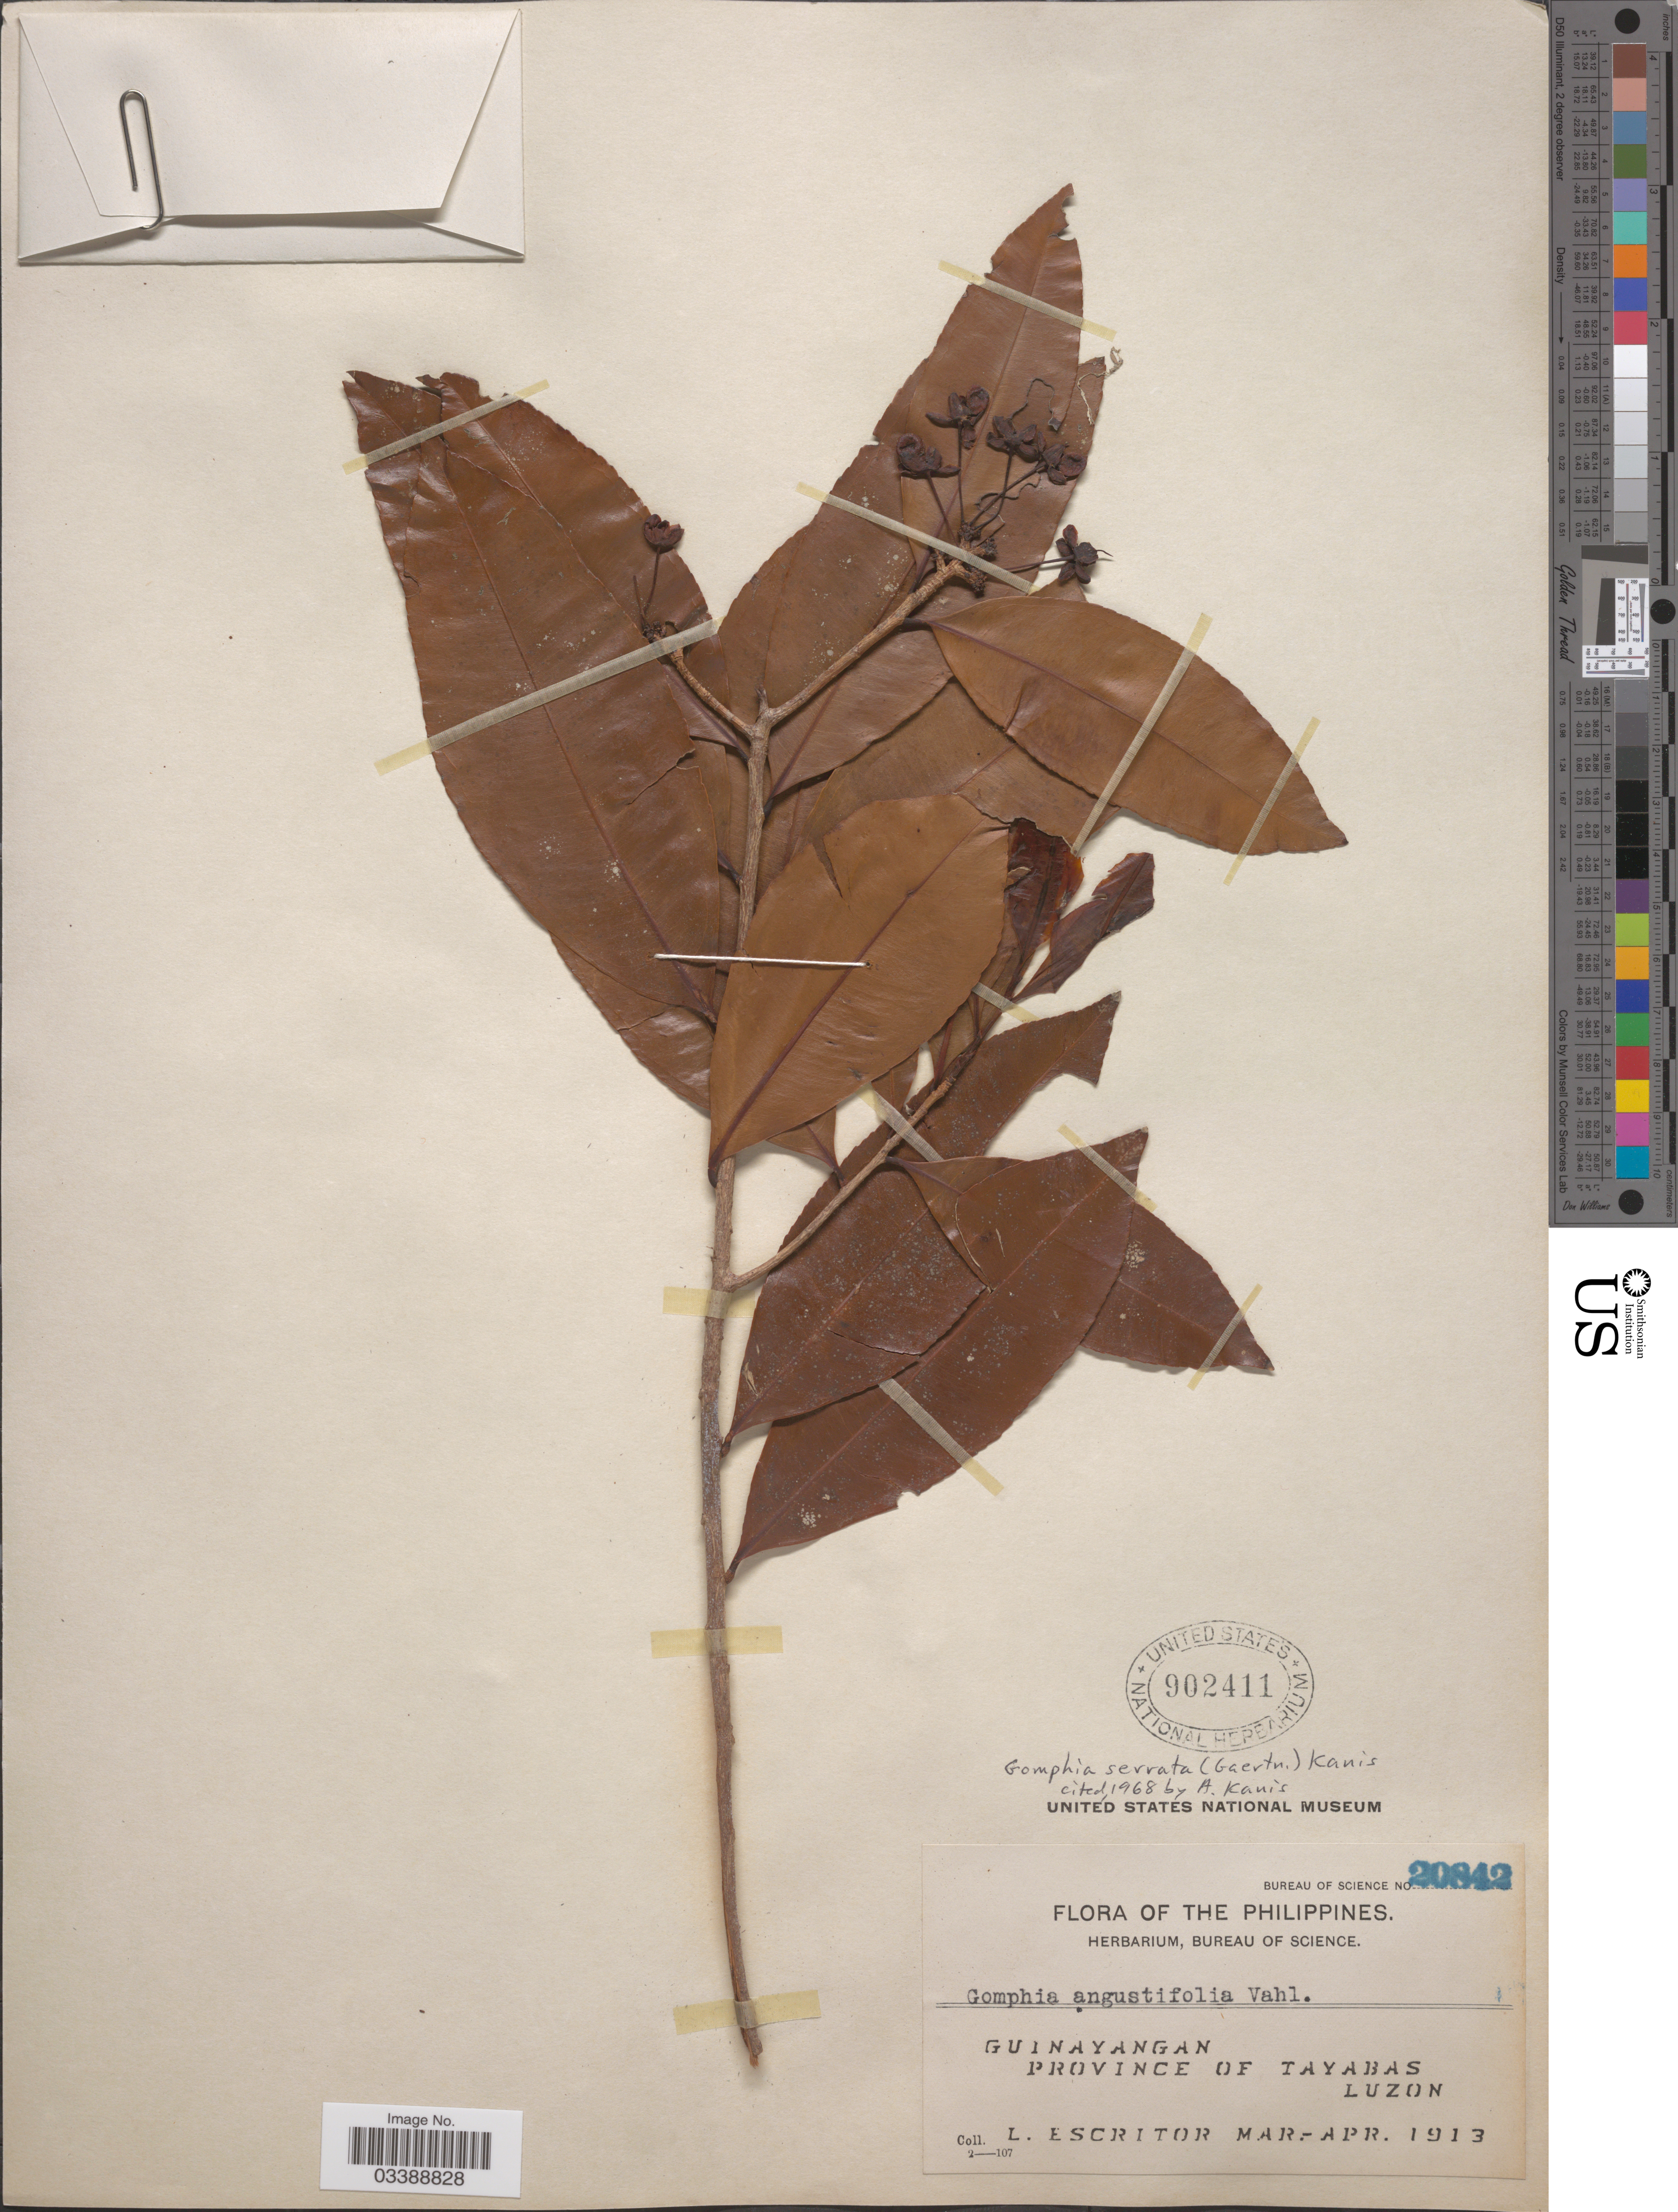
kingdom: Plantae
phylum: Tracheophyta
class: Magnoliopsida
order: Malpighiales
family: Ochnaceae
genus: Campylospermum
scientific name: Campylospermum serratum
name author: (Gaertn.) Bittrich & M.C.E. Amaral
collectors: L. Escritor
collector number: Bureau of Science 20842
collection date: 1913-03/1913-04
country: Philippines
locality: Guinayangan Province of Tayabas Luzon.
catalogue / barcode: US 902411